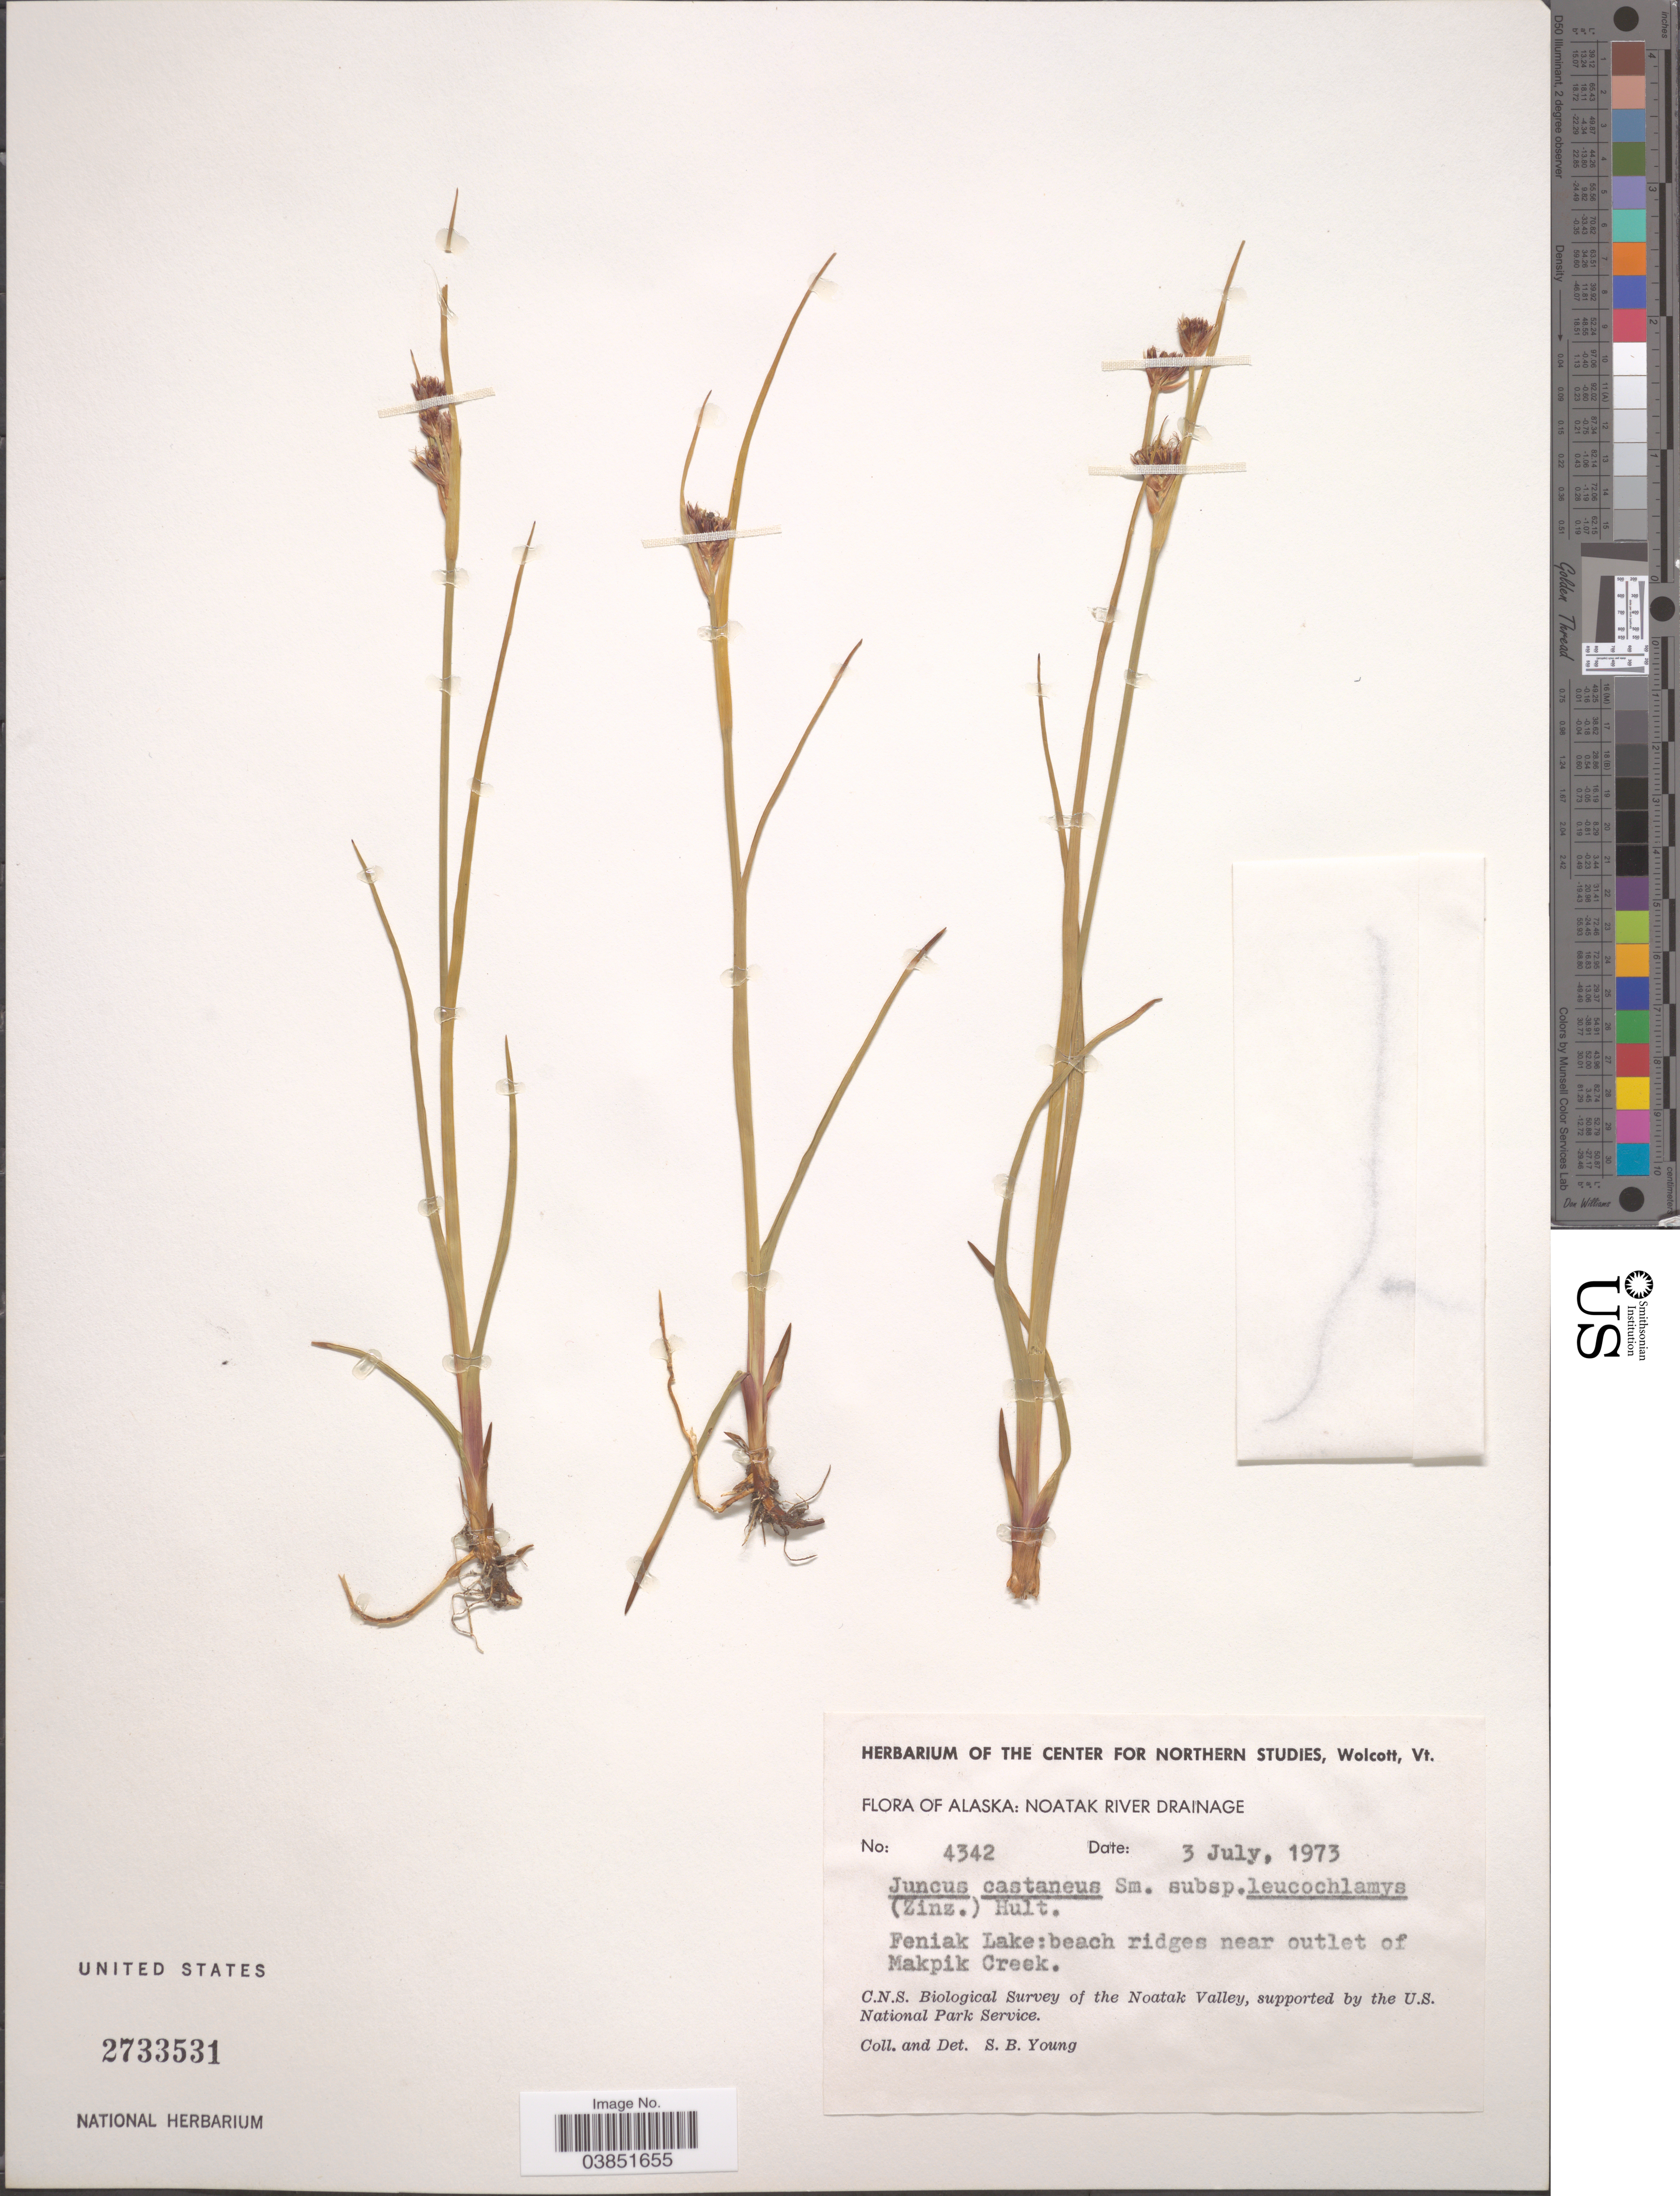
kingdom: Plantae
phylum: Tracheophyta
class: Liliopsida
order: Poales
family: Juncaceae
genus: Juncus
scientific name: Juncus castaneus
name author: Sm.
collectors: S. Young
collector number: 4342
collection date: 1973-07-03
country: United States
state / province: Alaska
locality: Noatak River Drainage. Feniak Lake: beach ridges near outlet of Makpik Creek. The Noatak Valley.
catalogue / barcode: US 2733531